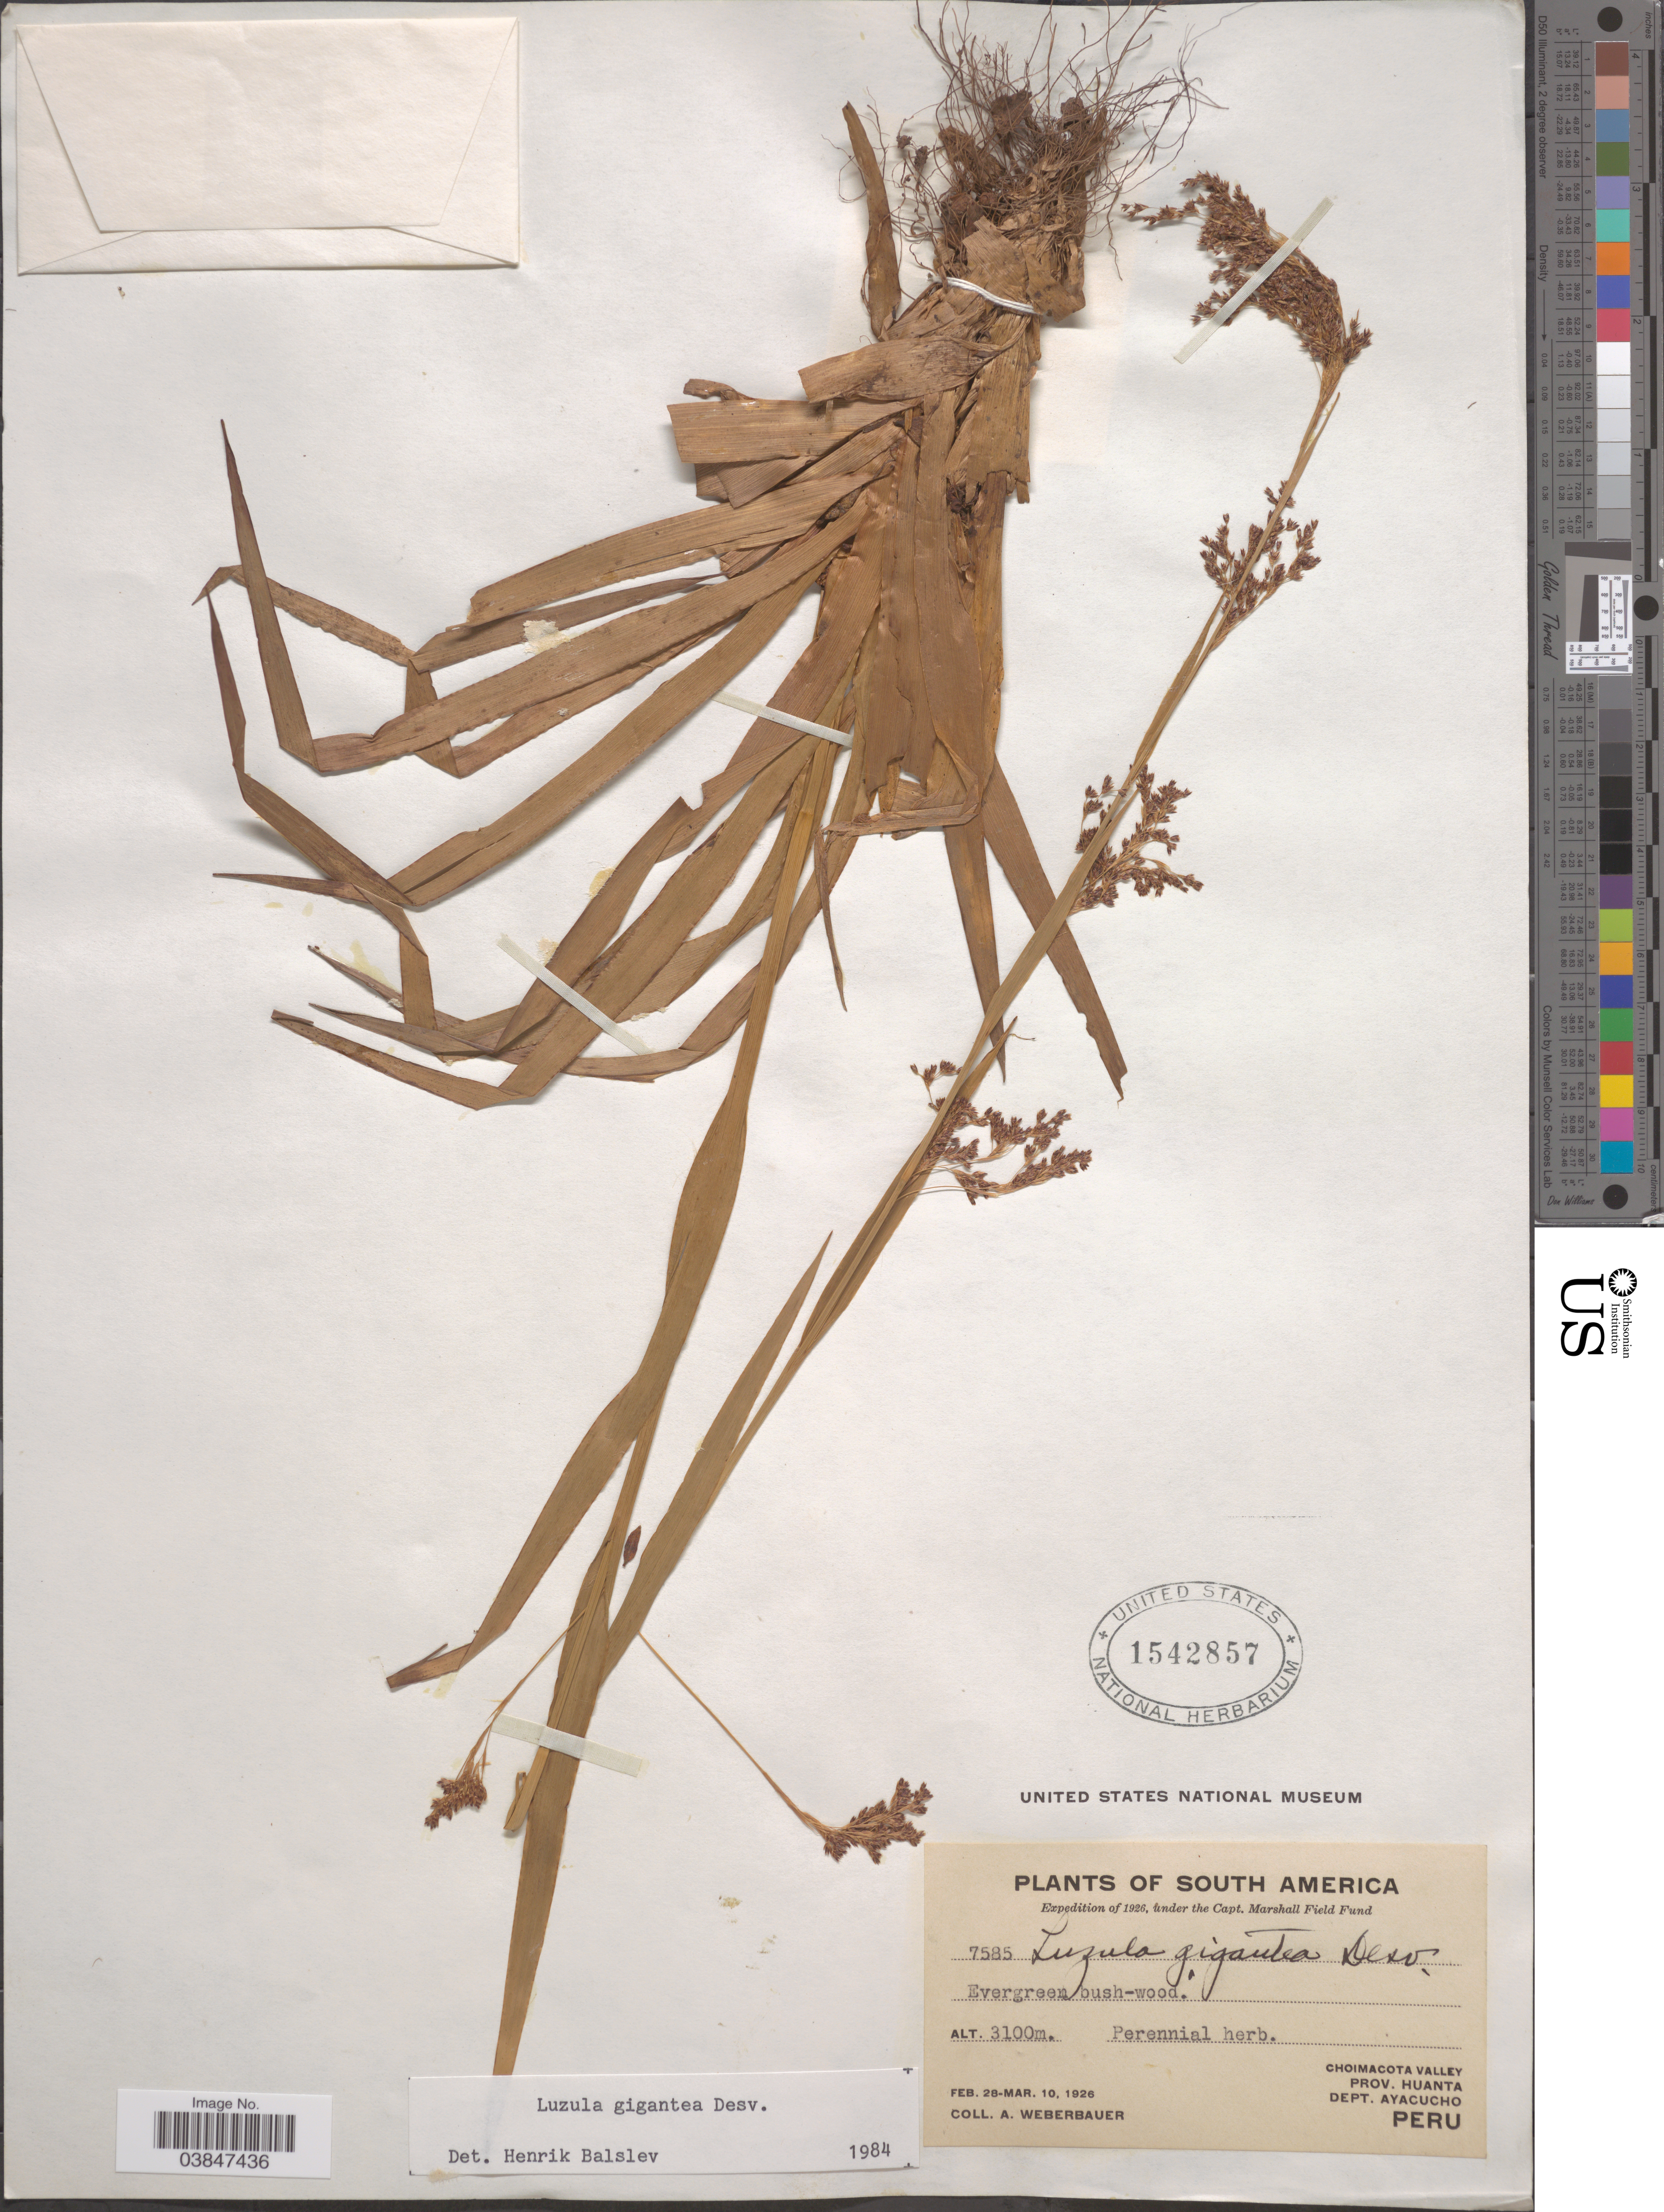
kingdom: Plantae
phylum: Tracheophyta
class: Liliopsida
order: Poales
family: Juncaceae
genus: Luzula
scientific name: Luzula gigantea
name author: Desv.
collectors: A. Weberbauer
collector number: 7585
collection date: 1926-02-28/1926-03-10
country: Peru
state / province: Ayacucho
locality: Choimacota Valley. Prov. Huanta. Dept. Ayacucho.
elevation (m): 3100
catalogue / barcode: US 1542857